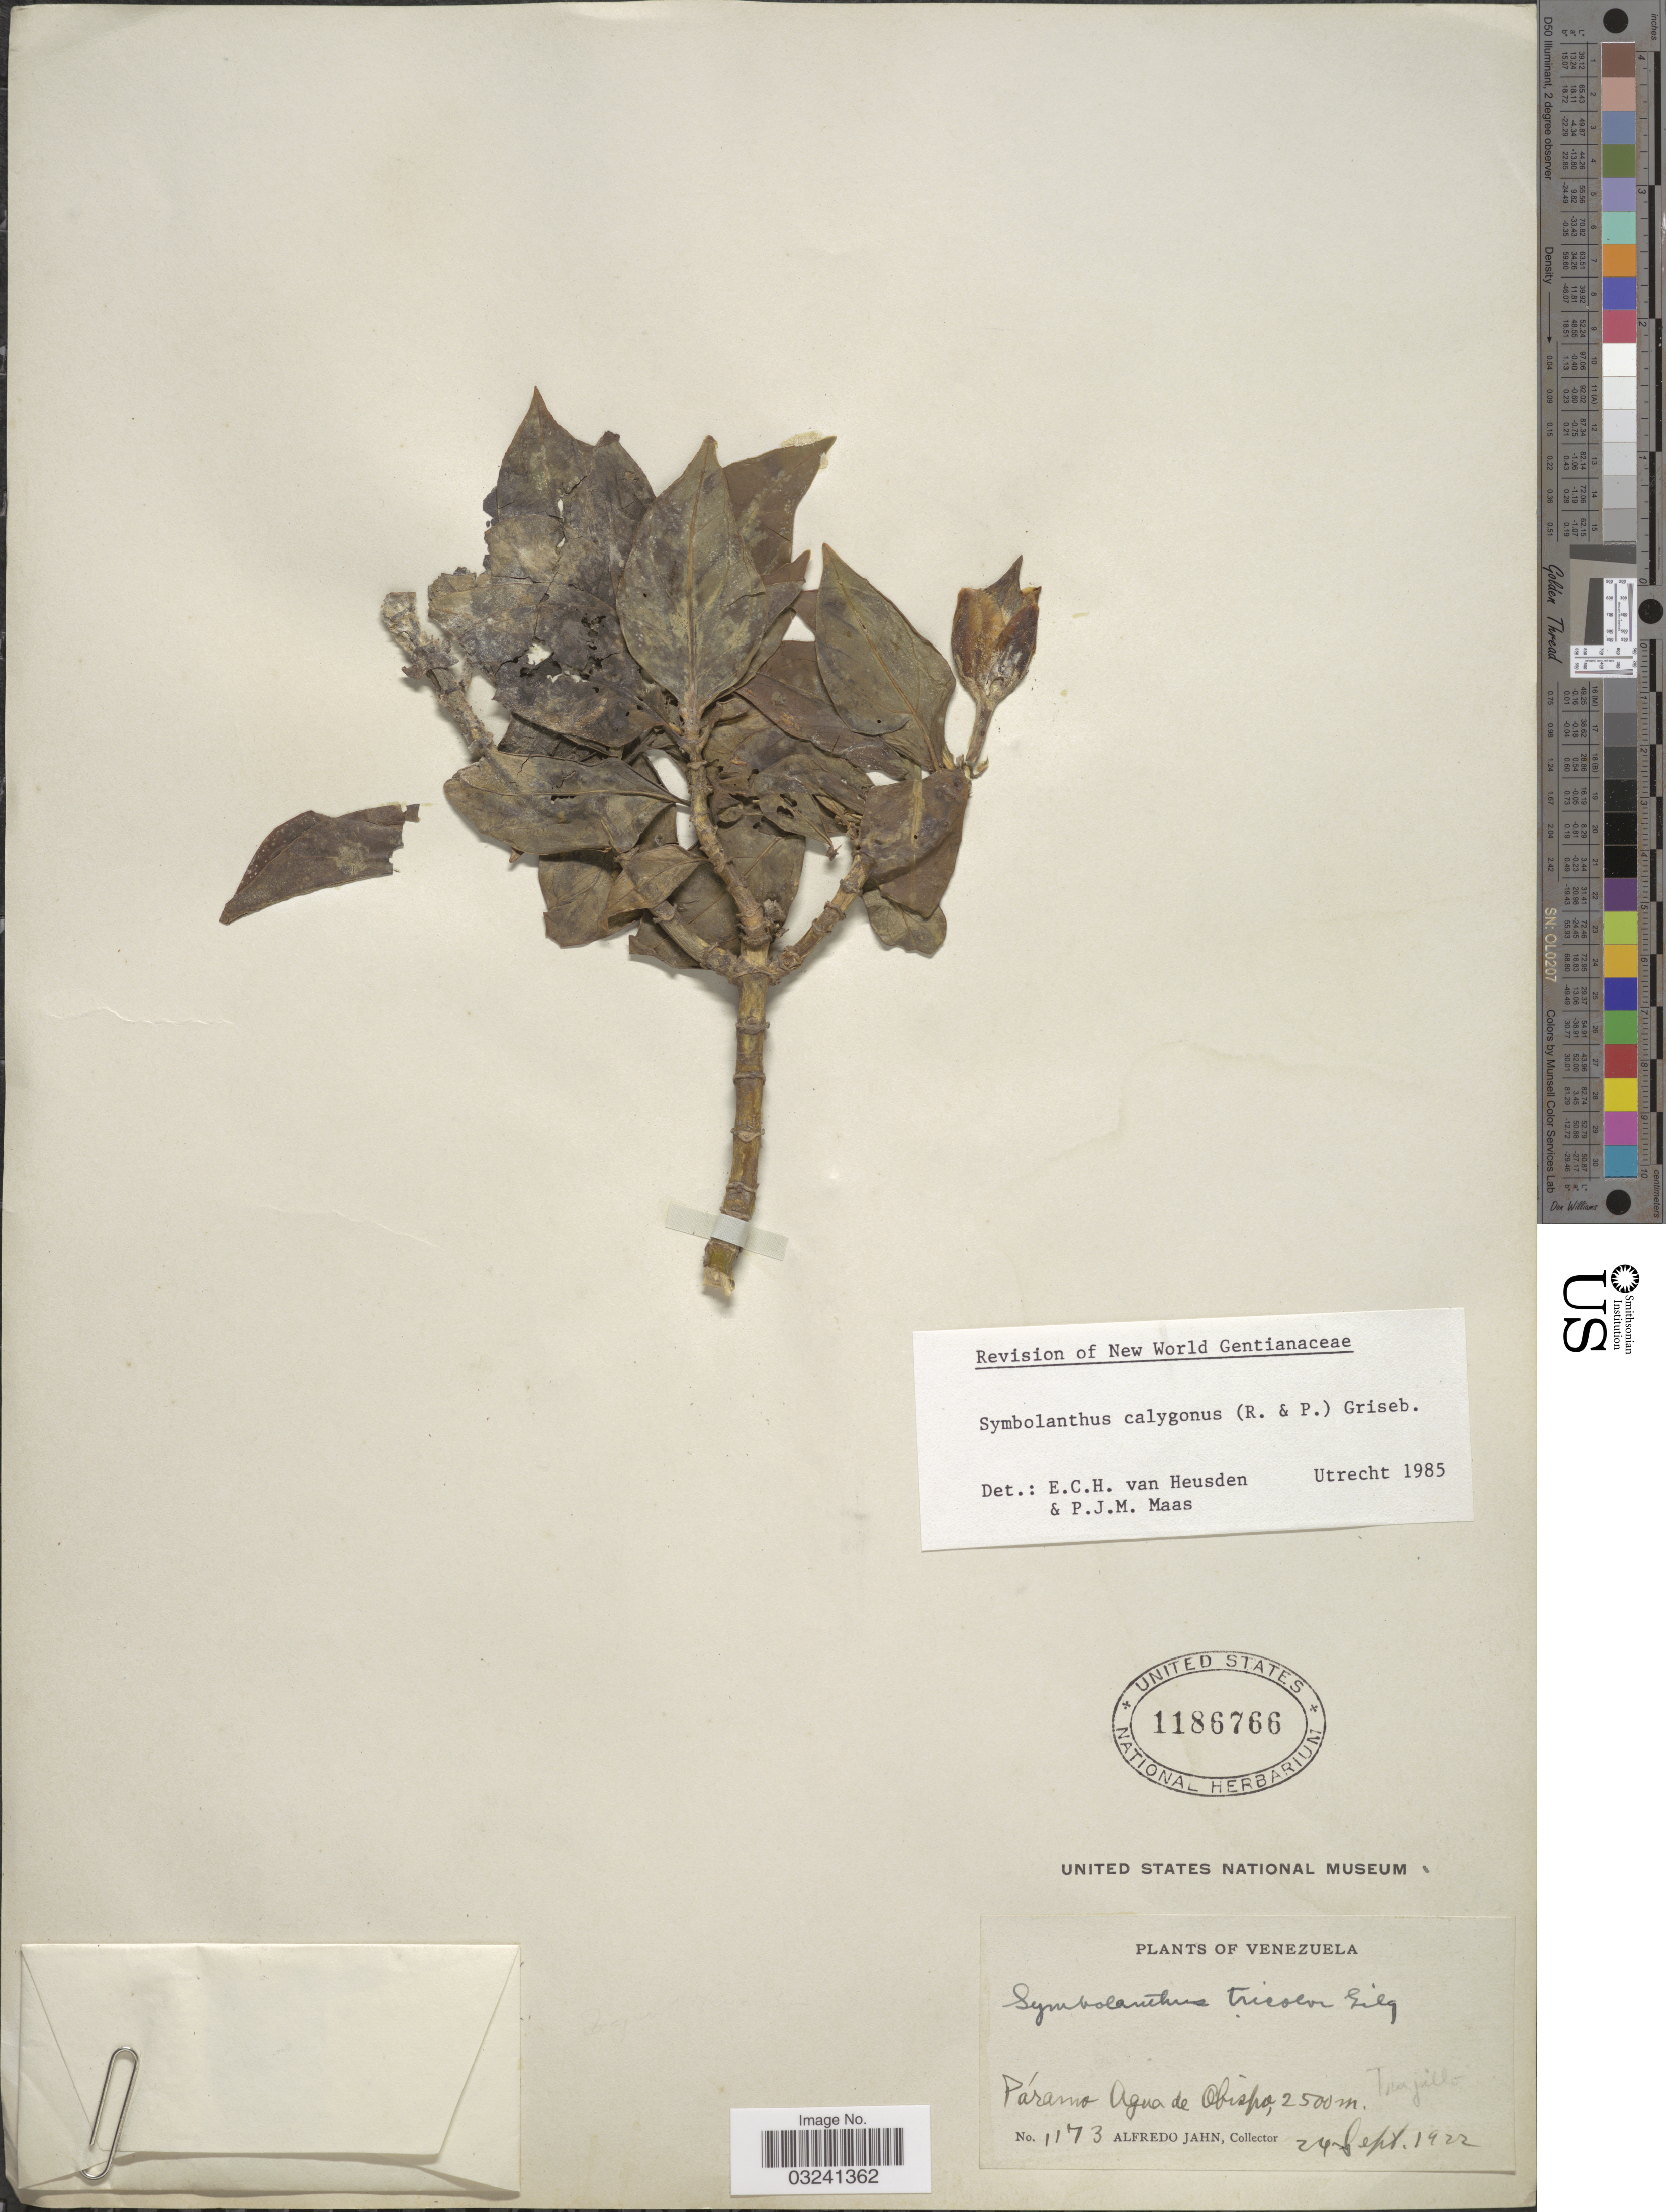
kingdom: Plantae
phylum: Tracheophyta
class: Magnoliopsida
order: Gentianales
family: Gentianaceae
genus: Symbolanthus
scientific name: Symbolanthus calygonus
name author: (Ruiz & Pav.) Griseb. ex Gilg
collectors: A. Jahn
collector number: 1173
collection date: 1922-09-24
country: Venezuela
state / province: Trujillo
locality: Páramo Agua de Obispo.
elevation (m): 2500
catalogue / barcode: US 1186766